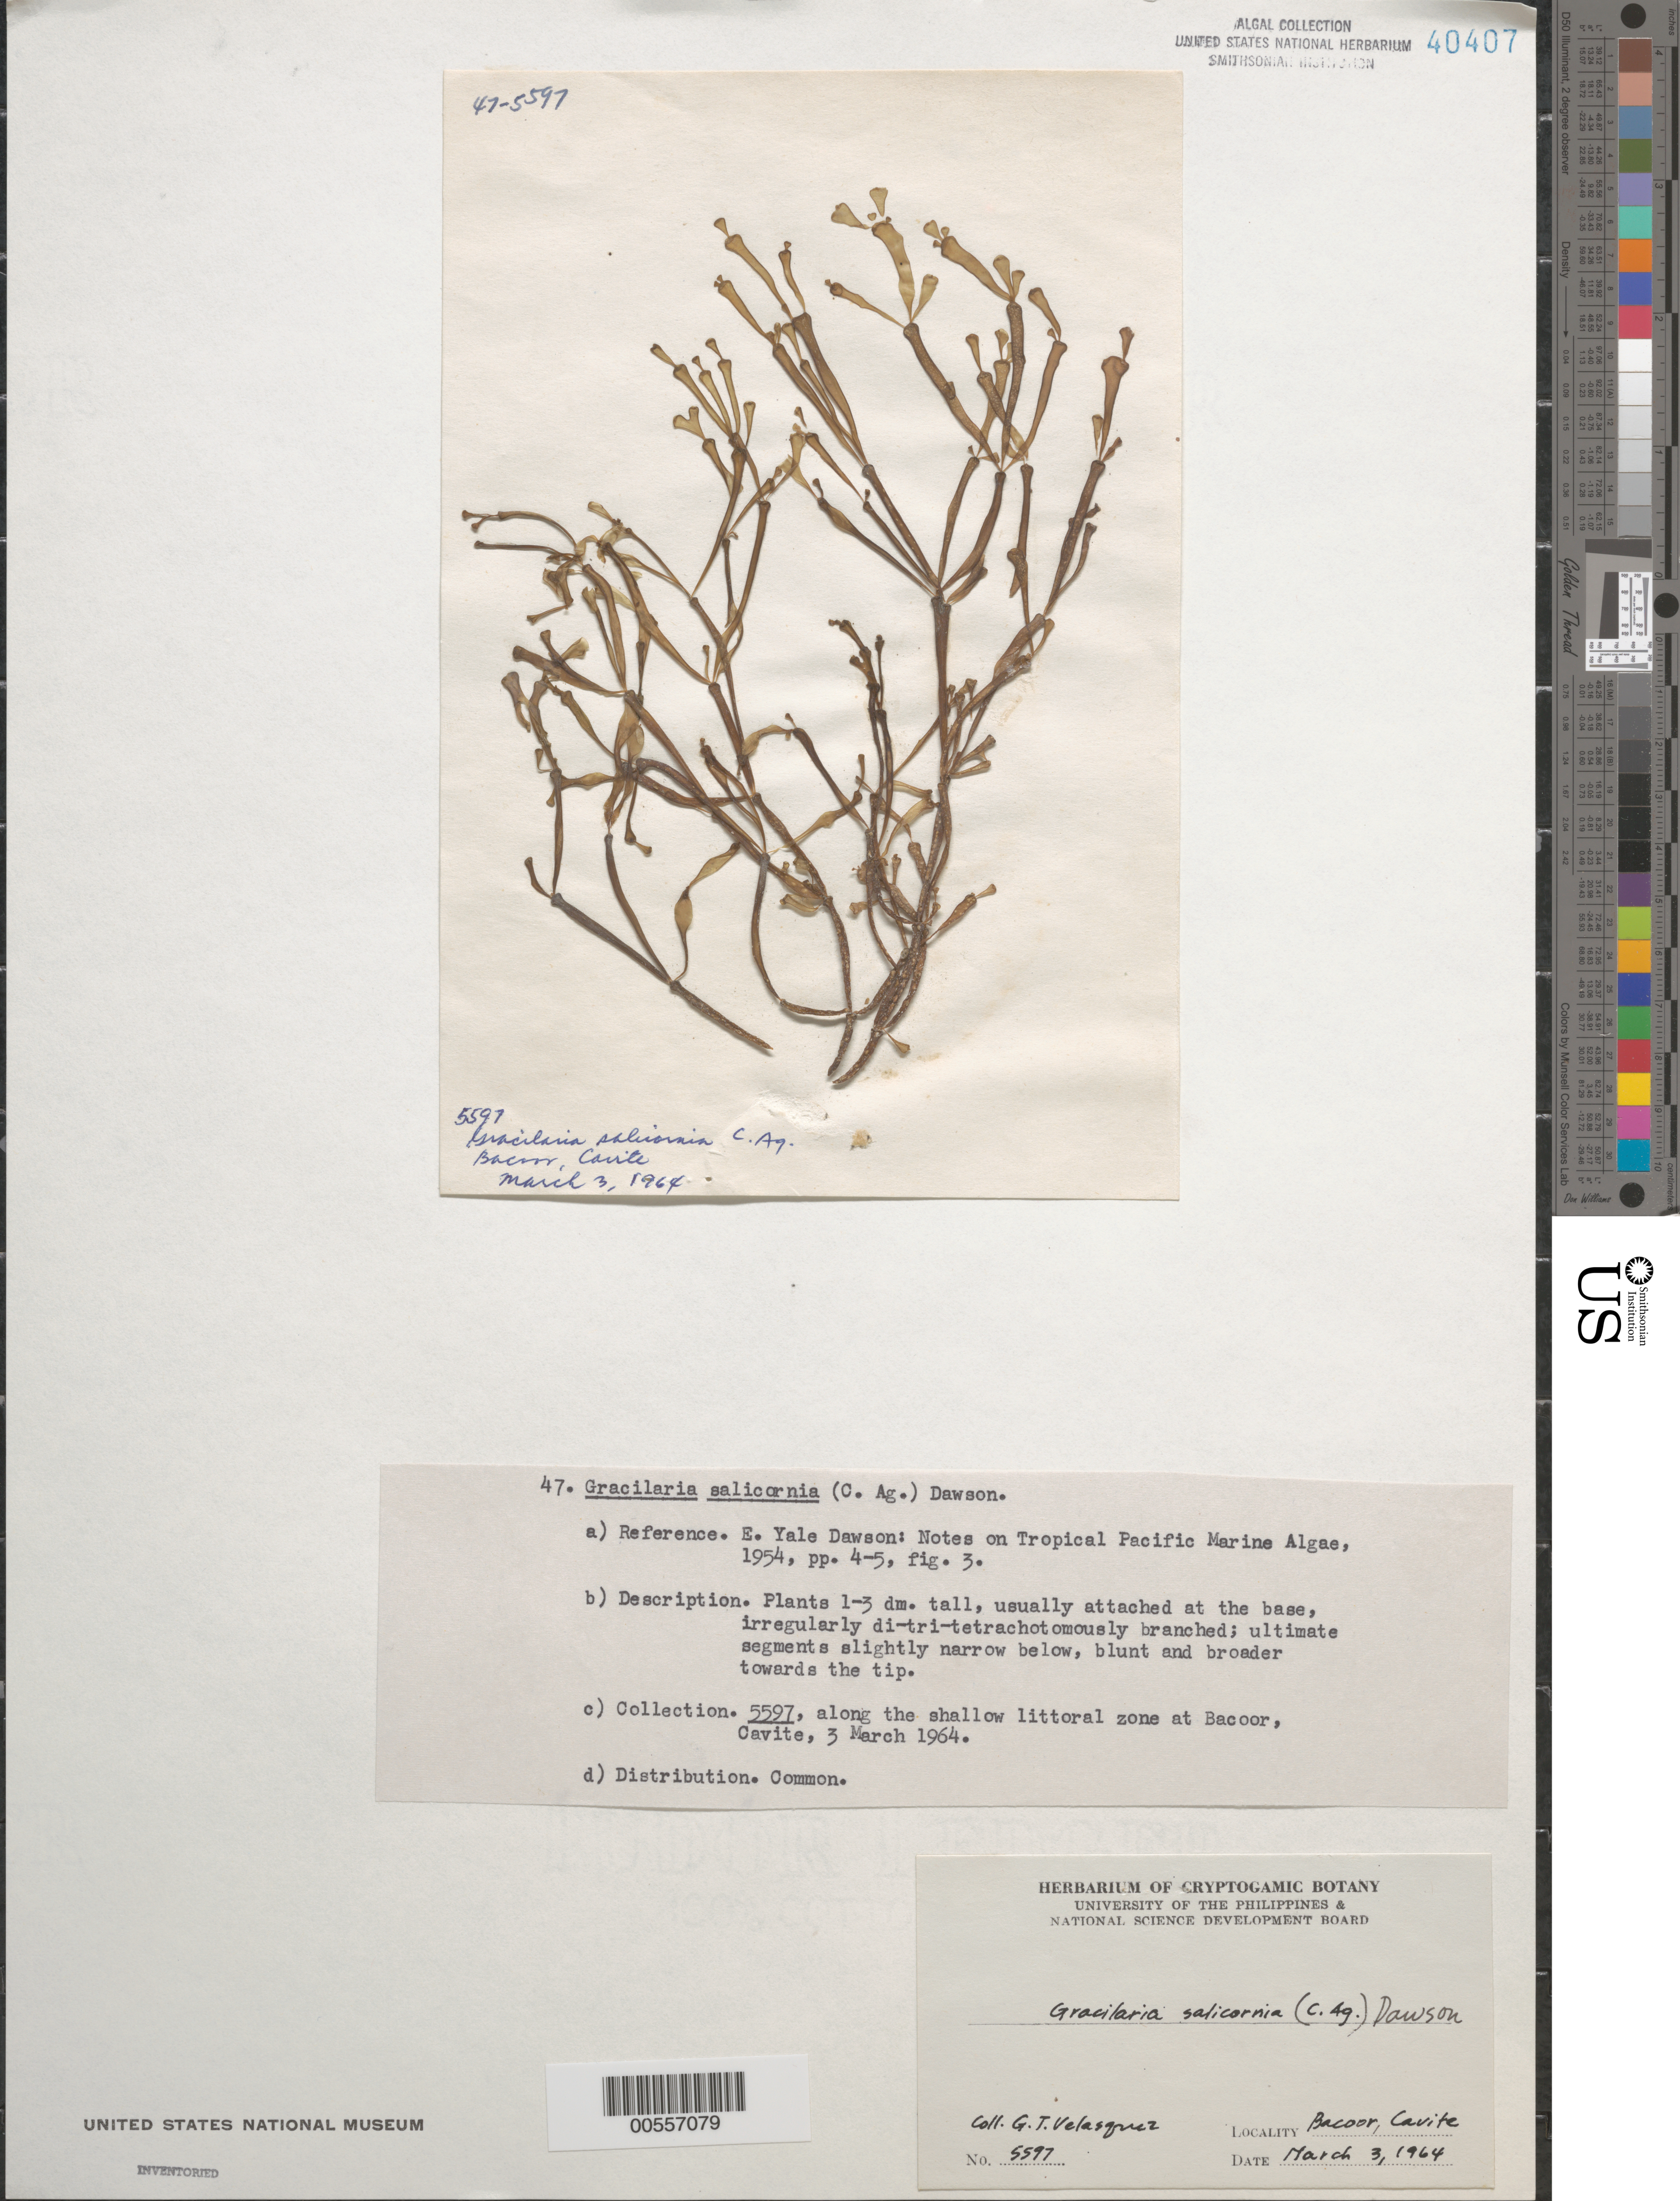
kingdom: Plantae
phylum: Rhodophyta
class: Florideophyceae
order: Gracilariales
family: Gracilariaceae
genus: Gracilaria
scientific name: Gracilaria salicornia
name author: (C. Agardh) E.Y. Dawson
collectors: G. Velasquez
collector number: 5597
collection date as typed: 03 Mar 1964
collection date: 1964-03-03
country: Philippines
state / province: Calabarzon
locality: Bacoor, cavite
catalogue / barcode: US 40407